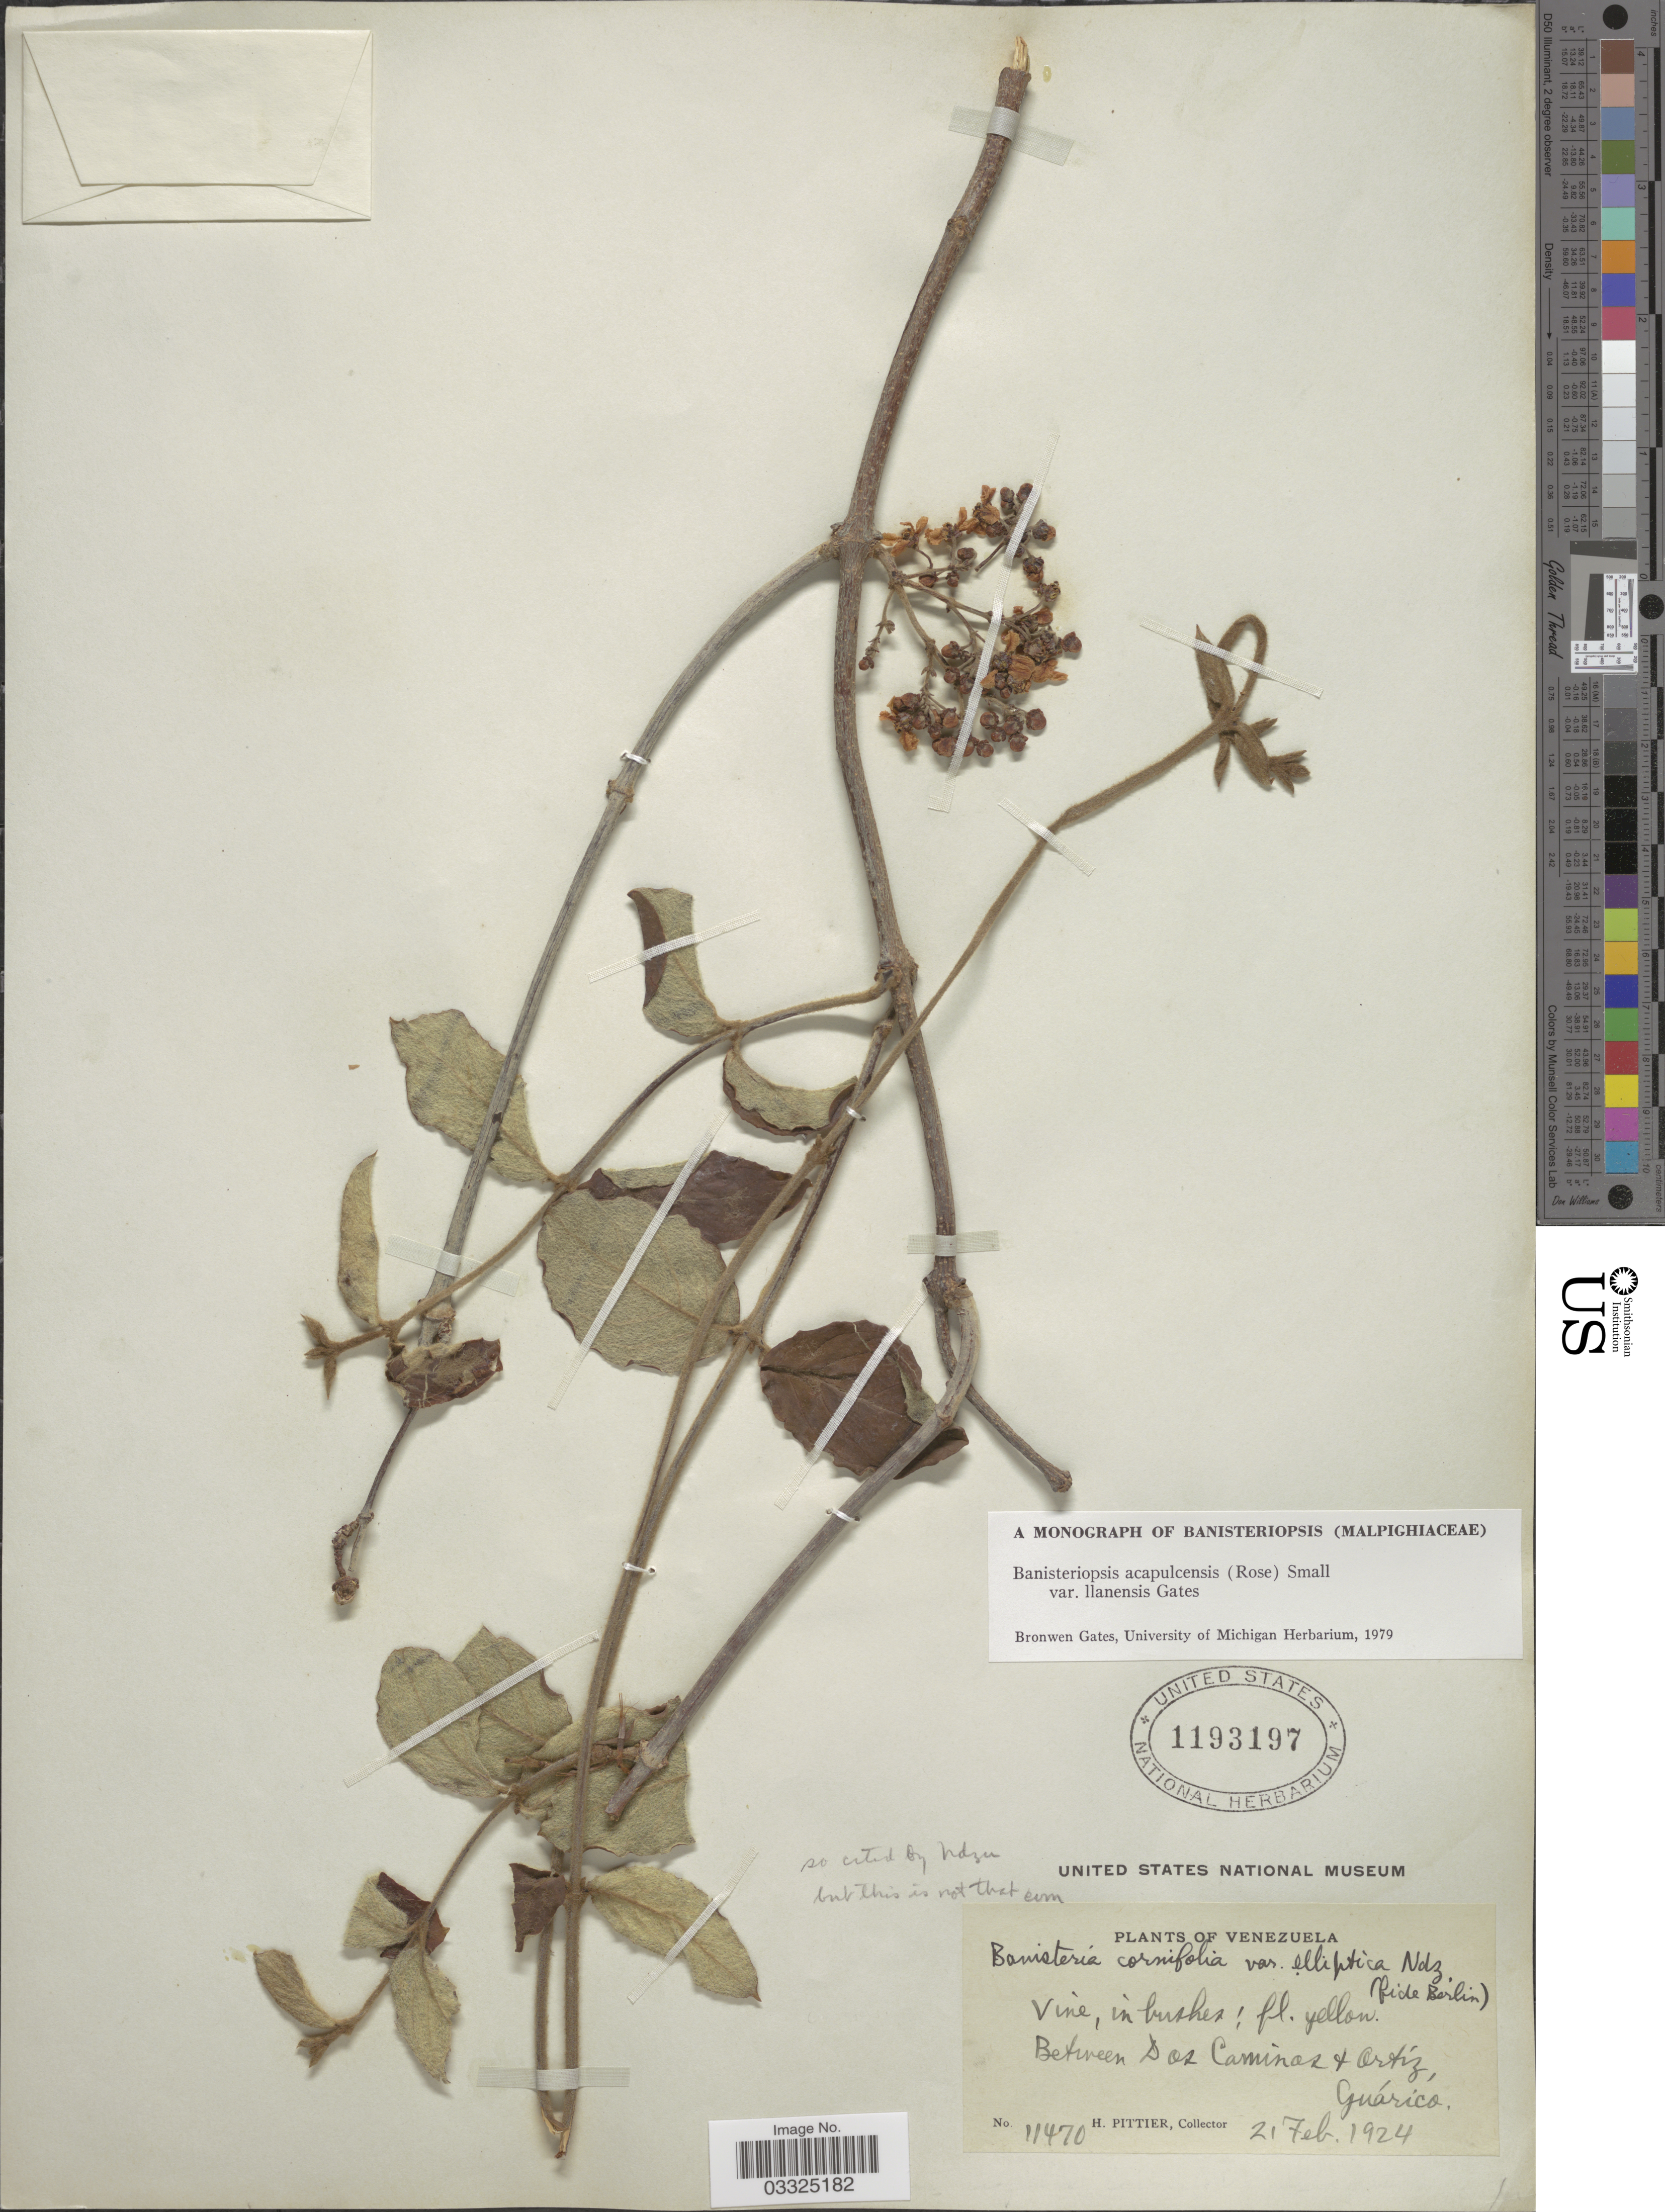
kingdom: Plantae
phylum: Tracheophyta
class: Magnoliopsida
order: Malpighiales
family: Malpighiaceae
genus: Bronwenia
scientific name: Bronwenia acapulcensis var. llanensis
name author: (B. Gates) W.R. Anderson & C. Davis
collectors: H. F. Pittier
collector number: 11470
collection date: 1924-02-21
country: Venezuela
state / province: Guárico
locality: Between Dos Caminos & Ortiz.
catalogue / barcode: US 1193197